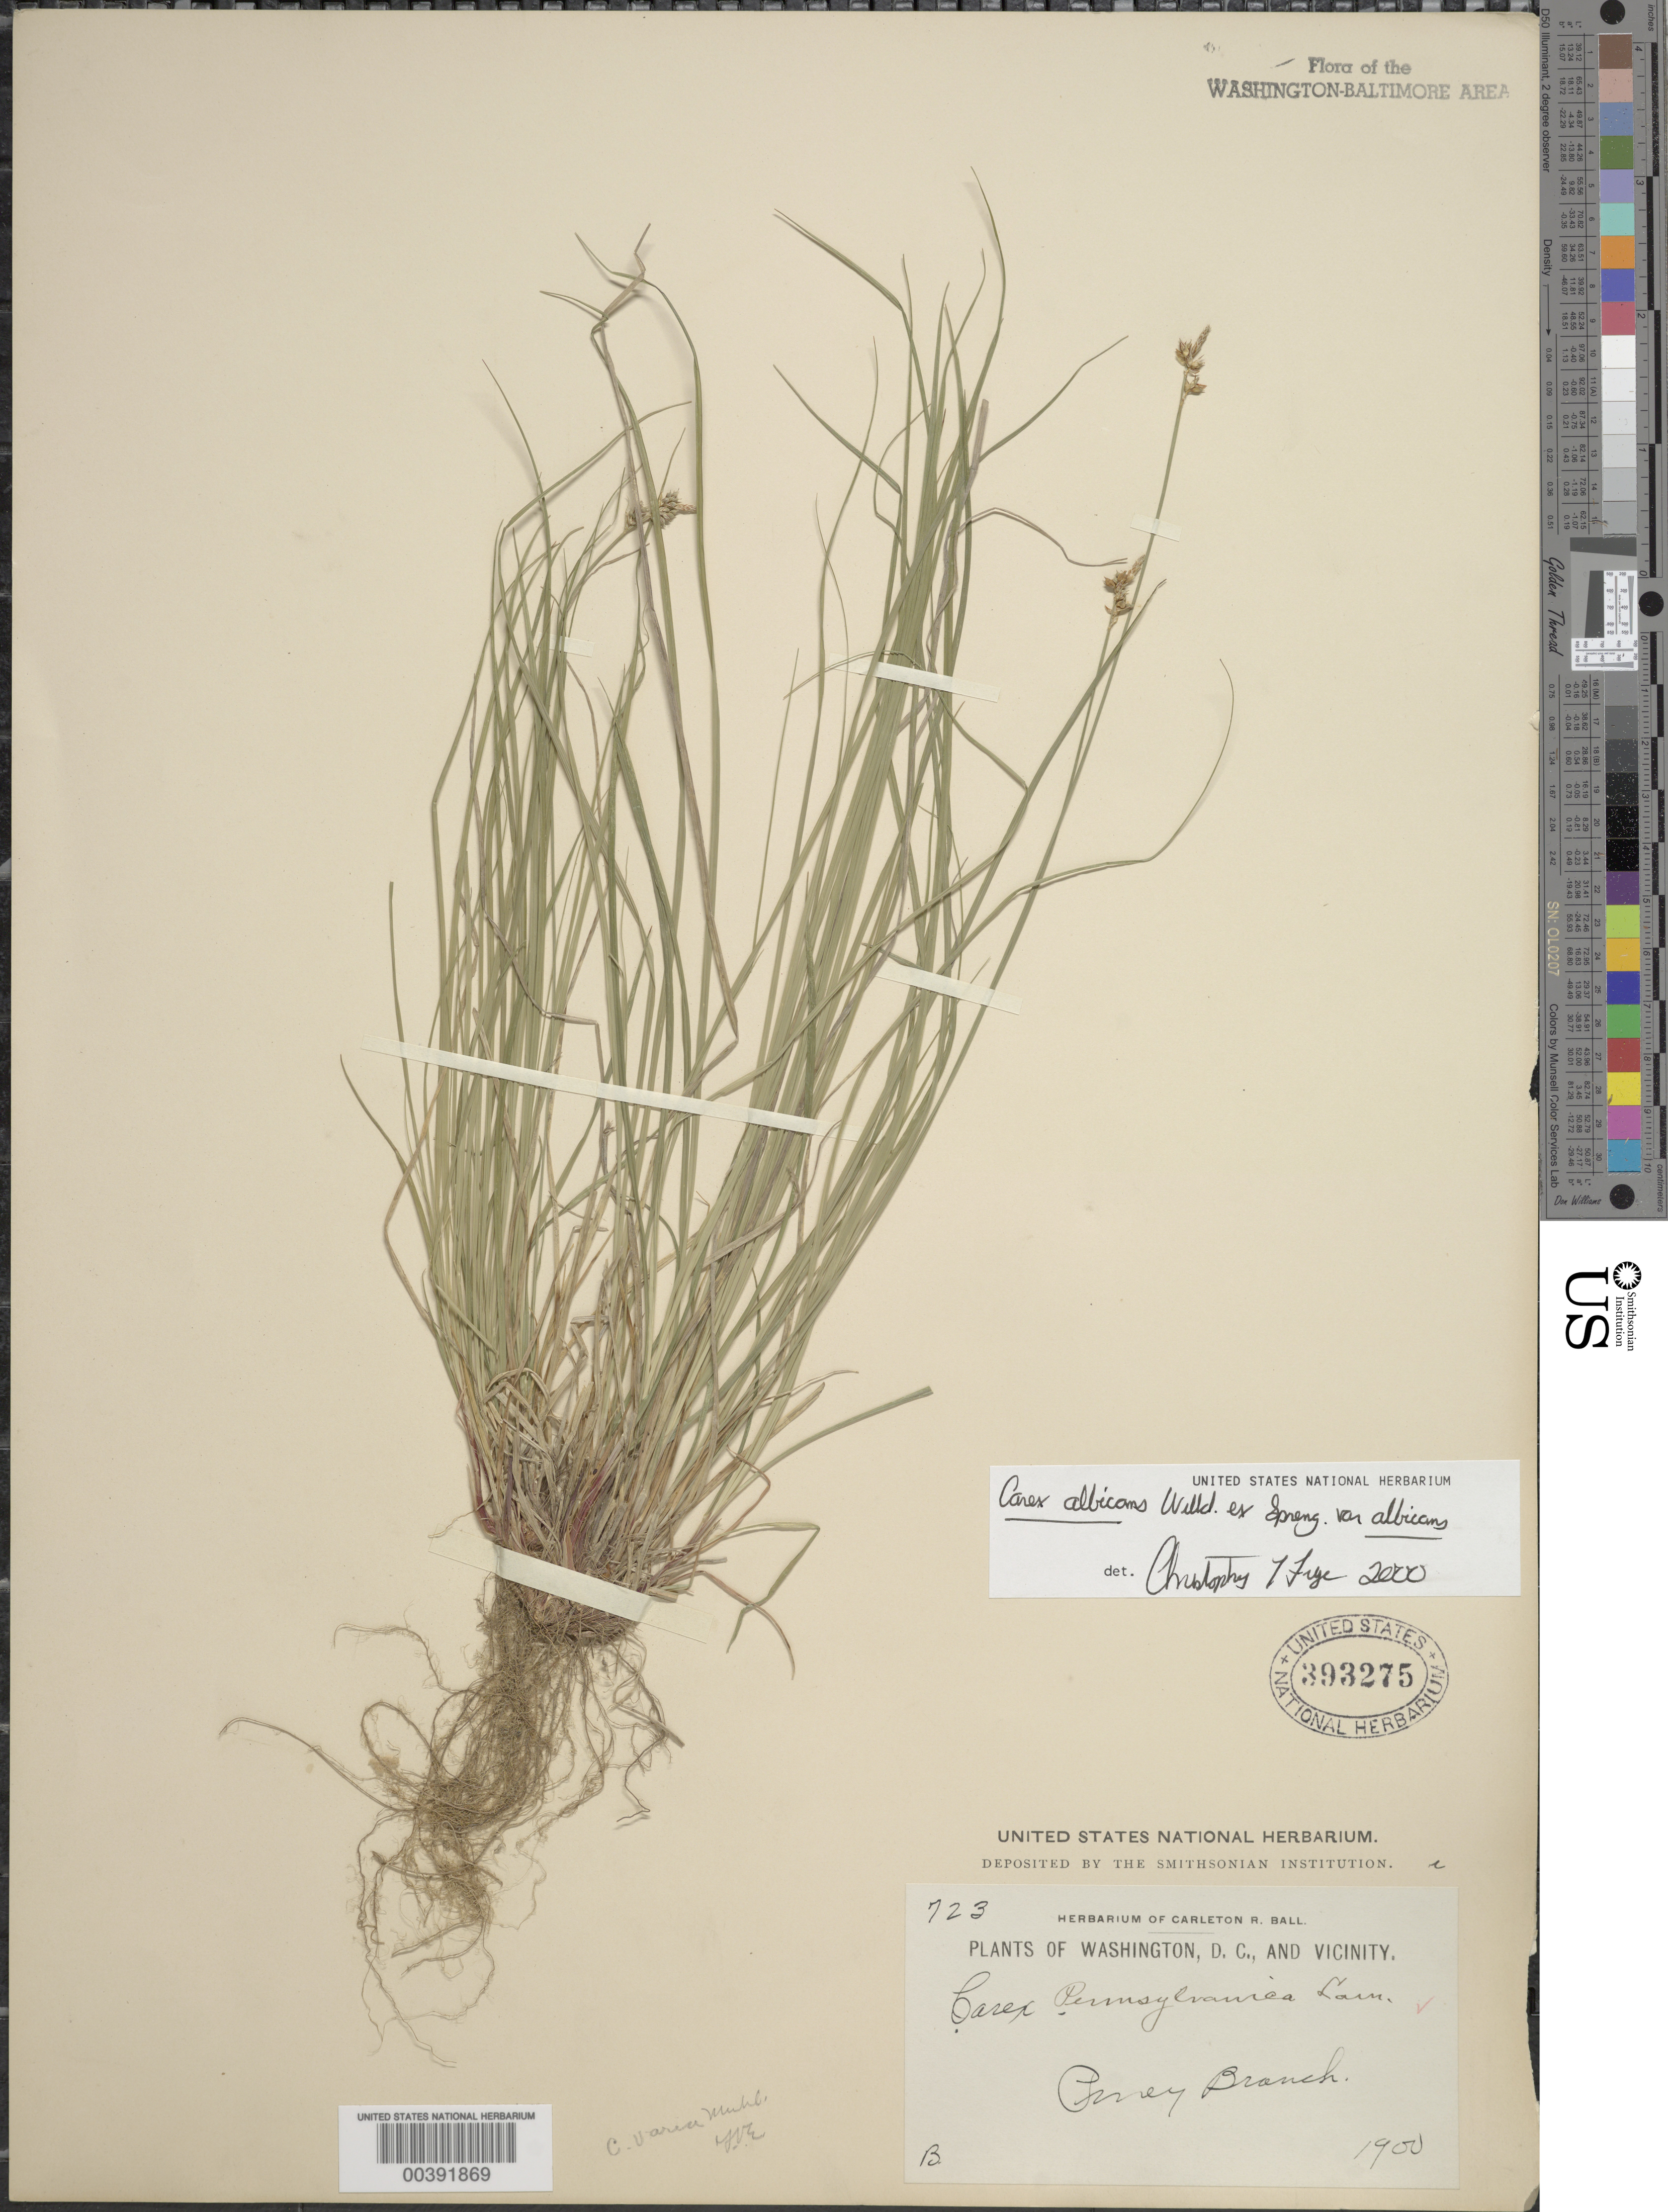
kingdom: Plantae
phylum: Tracheophyta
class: Liliopsida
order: Poales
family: Cyperaceae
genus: Carex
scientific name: Carex albicans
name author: Willd. ex Spreng.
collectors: C. R. Ball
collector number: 723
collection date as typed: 1900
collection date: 1900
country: United States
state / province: District of Columbia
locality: Piney Branch Rock Creek Park & vicinity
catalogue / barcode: US 393275